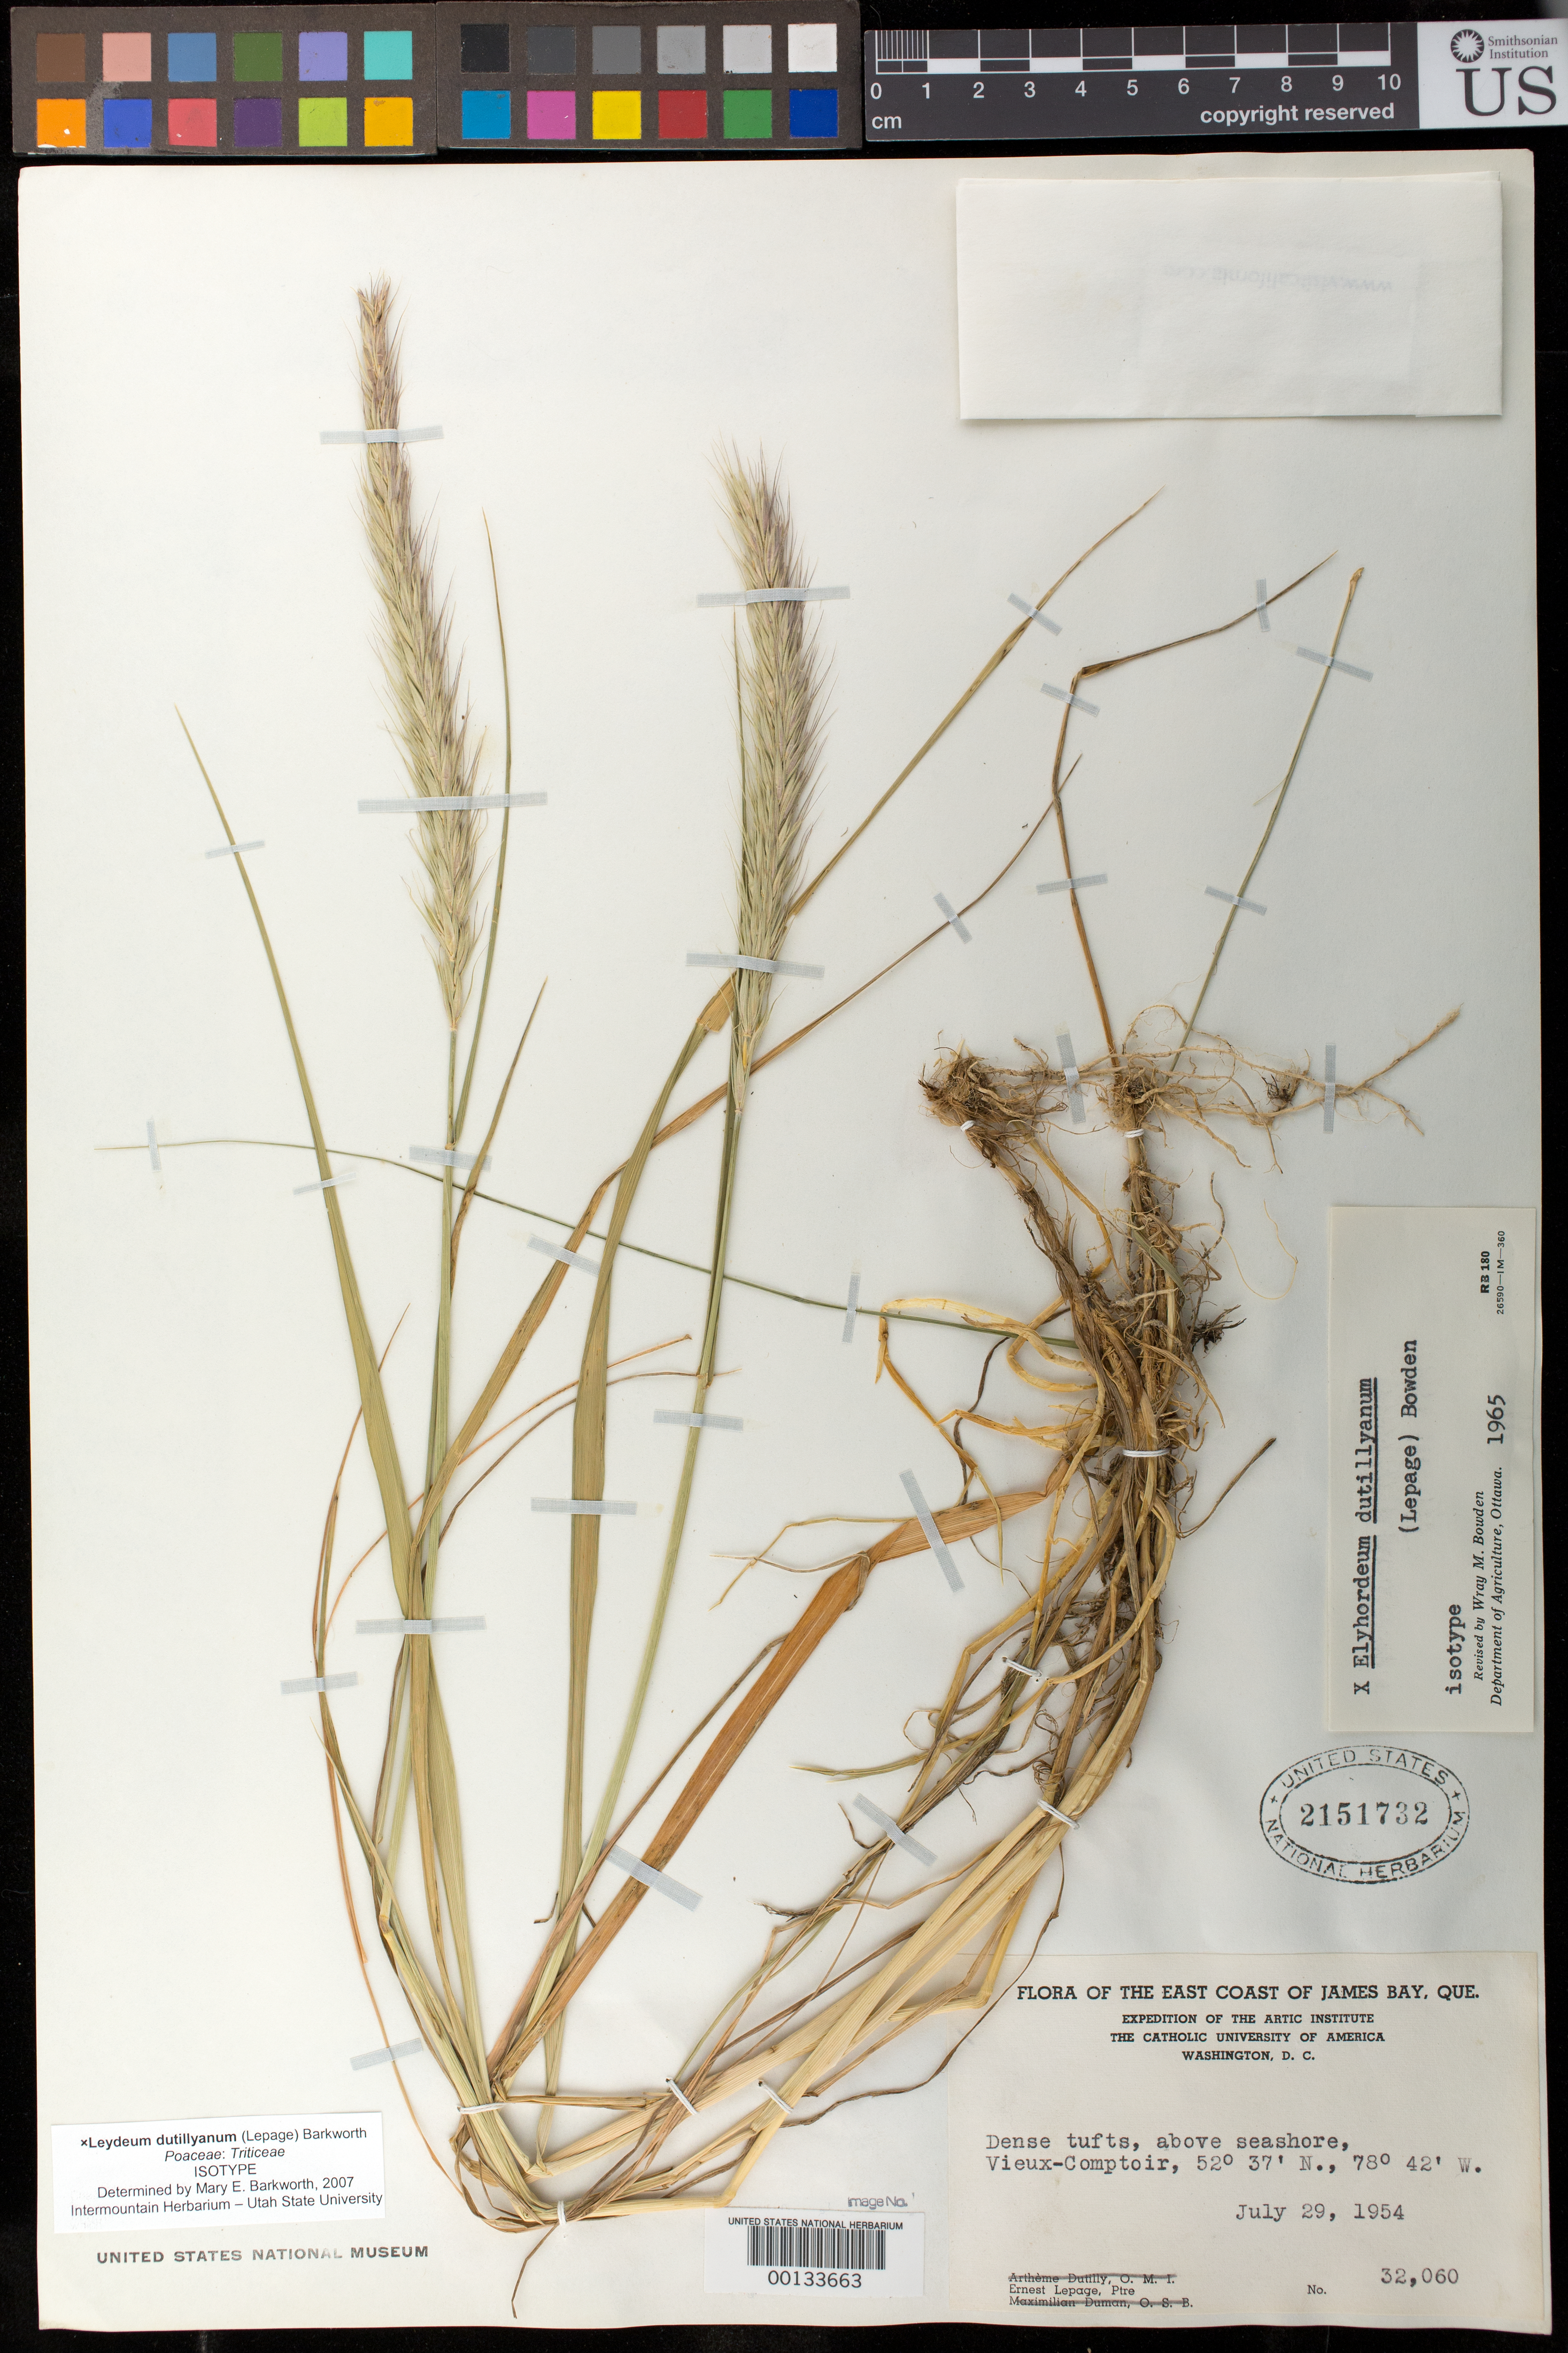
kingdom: Plantae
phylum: Tracheophyta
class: Liliopsida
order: Poales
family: Poaceae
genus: Elymordeum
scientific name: x Elymordeum dutillyanum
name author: Lepage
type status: Isotype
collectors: E. L. Lepage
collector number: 32060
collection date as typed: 29 Jul 1954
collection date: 1954-07-29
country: Canada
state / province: Quebec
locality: James Bay.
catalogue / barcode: US 2151732